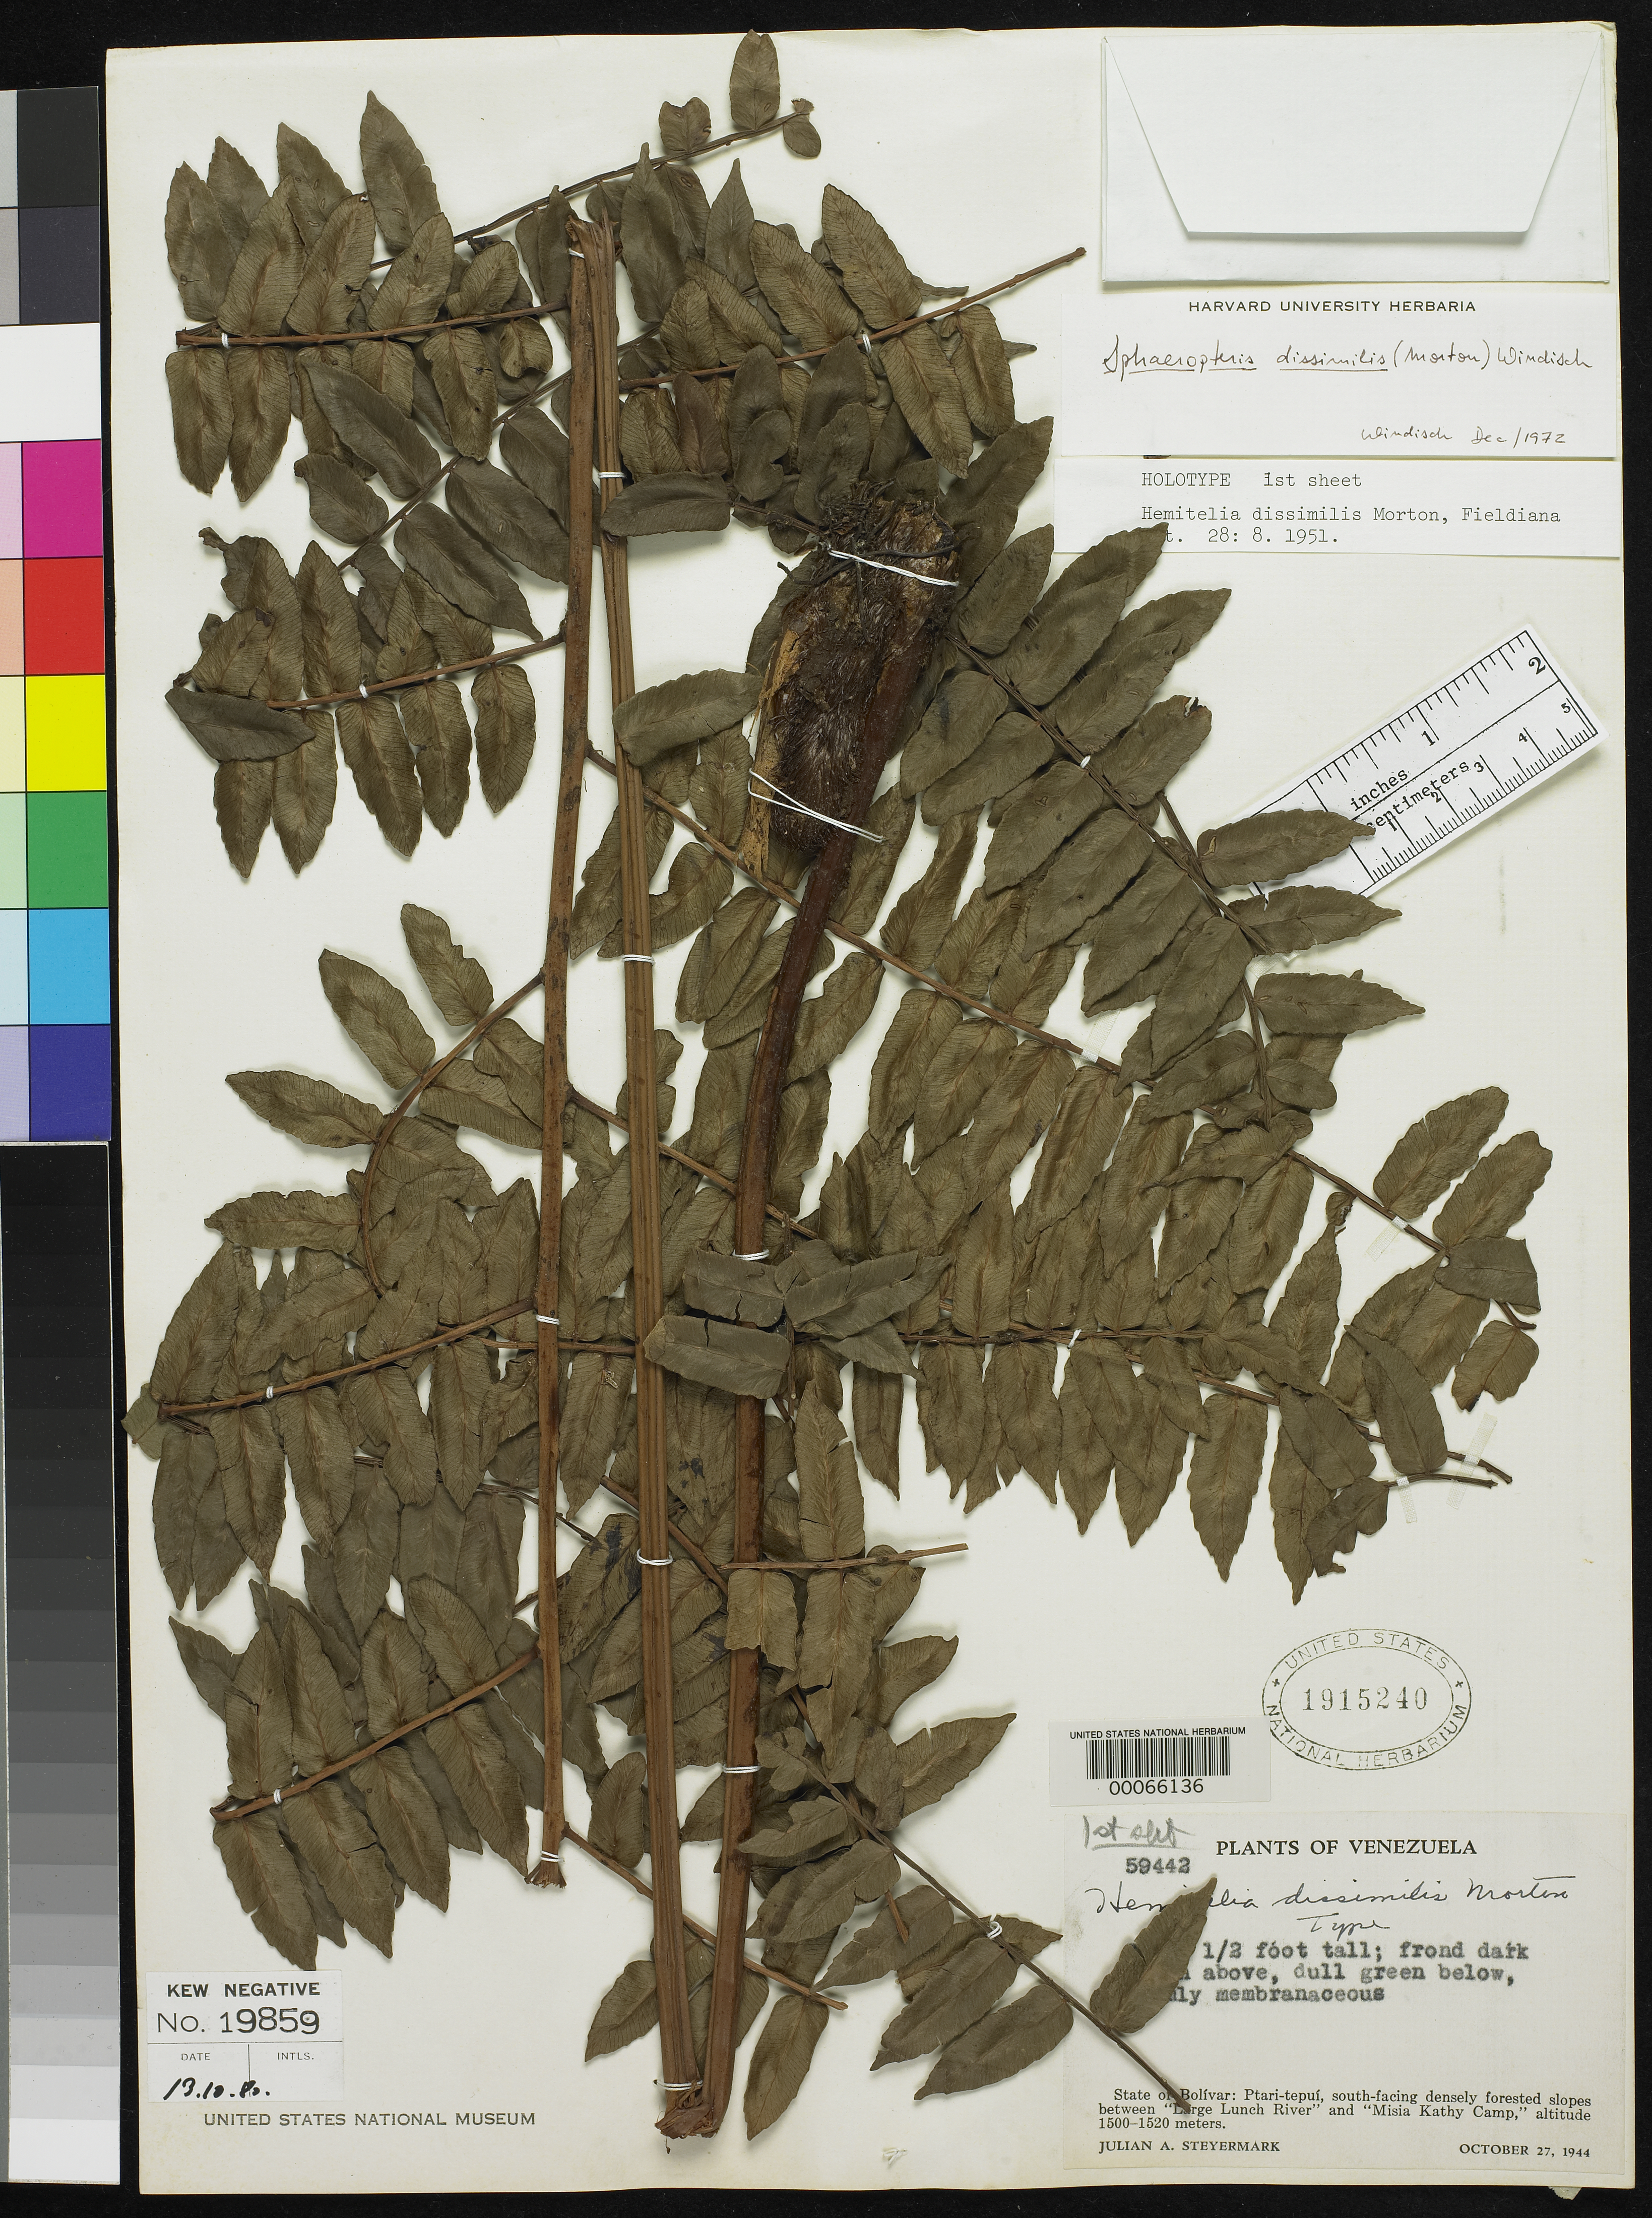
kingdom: Plantae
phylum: Tracheophyta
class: Polypodiopsida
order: Cyatheales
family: Cyatheaceae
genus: Hemitelia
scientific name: Hemitelia dissimilis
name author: C.V. Morton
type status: Holotype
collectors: J. Steyermark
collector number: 59442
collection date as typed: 27 Oct 1944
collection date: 1944-10-27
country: Venezuela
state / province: Bolivar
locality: Ptari-tepui, south facing slopes between Large Lunch River & Misty Kathy camp.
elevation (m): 1500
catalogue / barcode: US 1915240